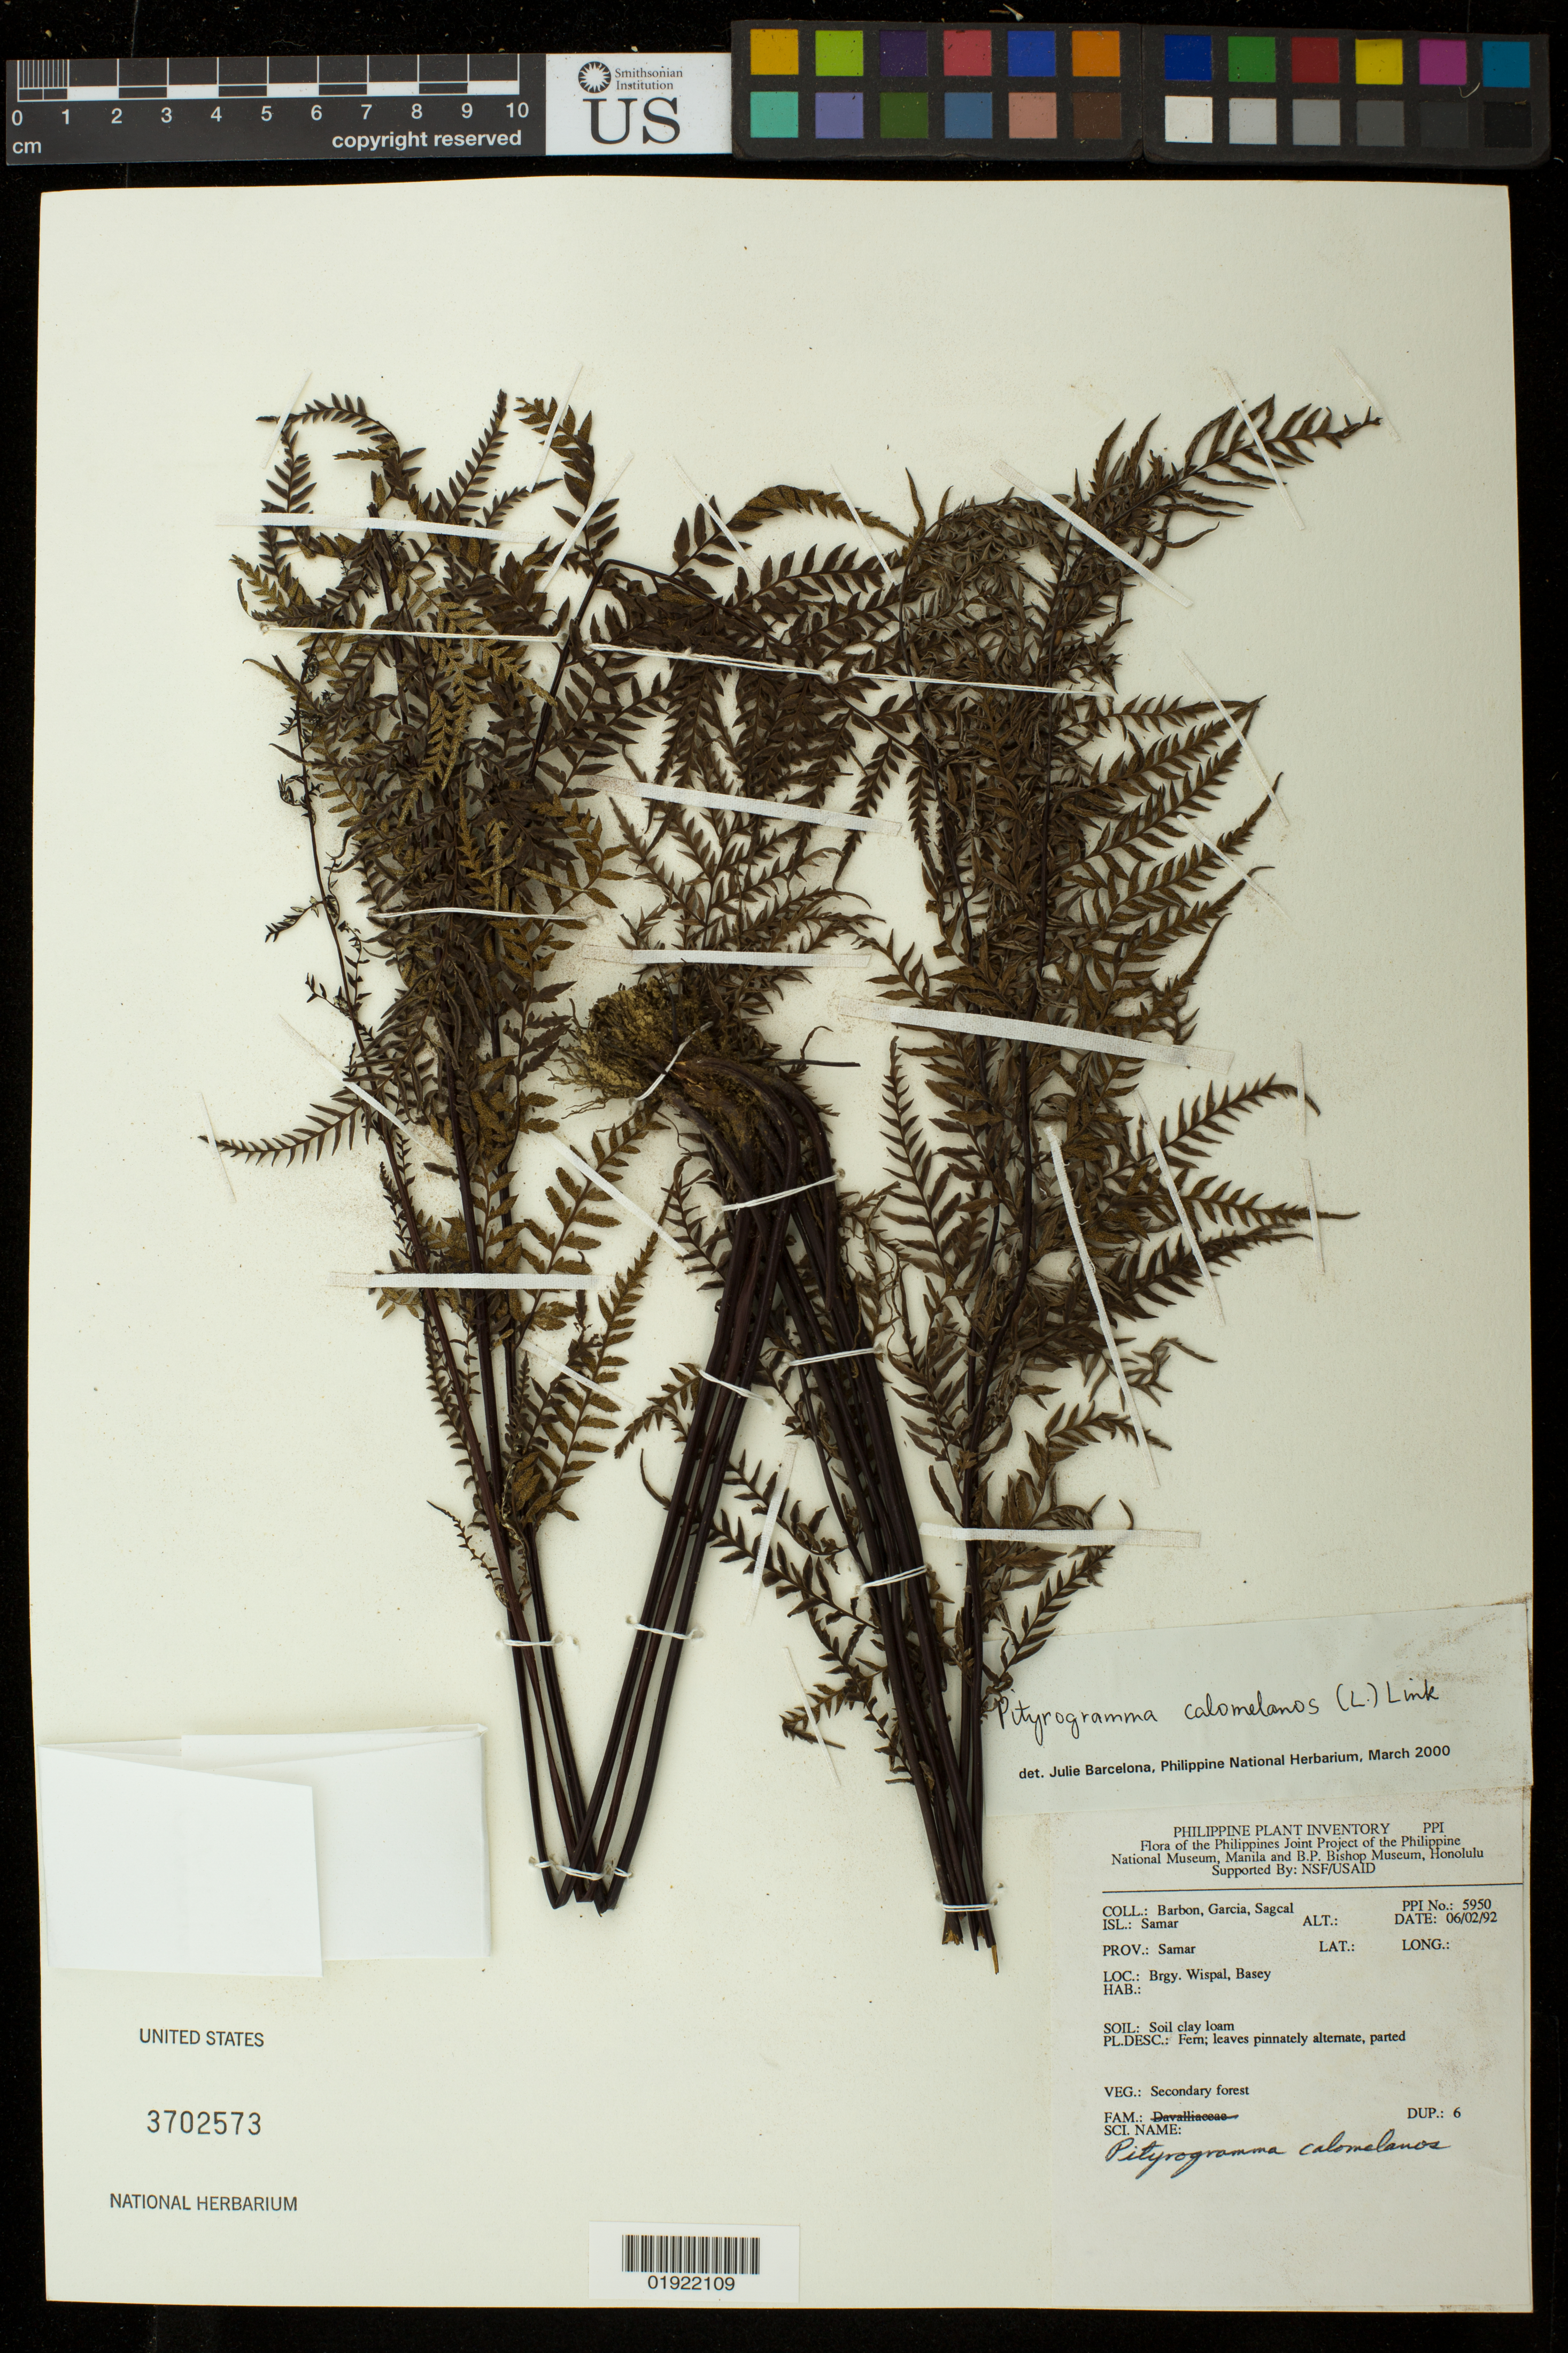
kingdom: Plantae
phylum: Tracheophyta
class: Polypodiopsida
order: Polypodiales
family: Pteridaceae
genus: Pityrogramma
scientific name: Pityrogramma calomelanos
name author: (L.) Link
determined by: Barcelona, Julie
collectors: E. Barbon, H. Garcia & E. Sagcal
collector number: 5950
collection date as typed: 06/02/92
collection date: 1992-02-06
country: Philippines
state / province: Eastern Visayas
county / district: Samar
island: Samar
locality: Brgy. Wispal, Basey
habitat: soil clay loam, secondary forest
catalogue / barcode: US 3702573